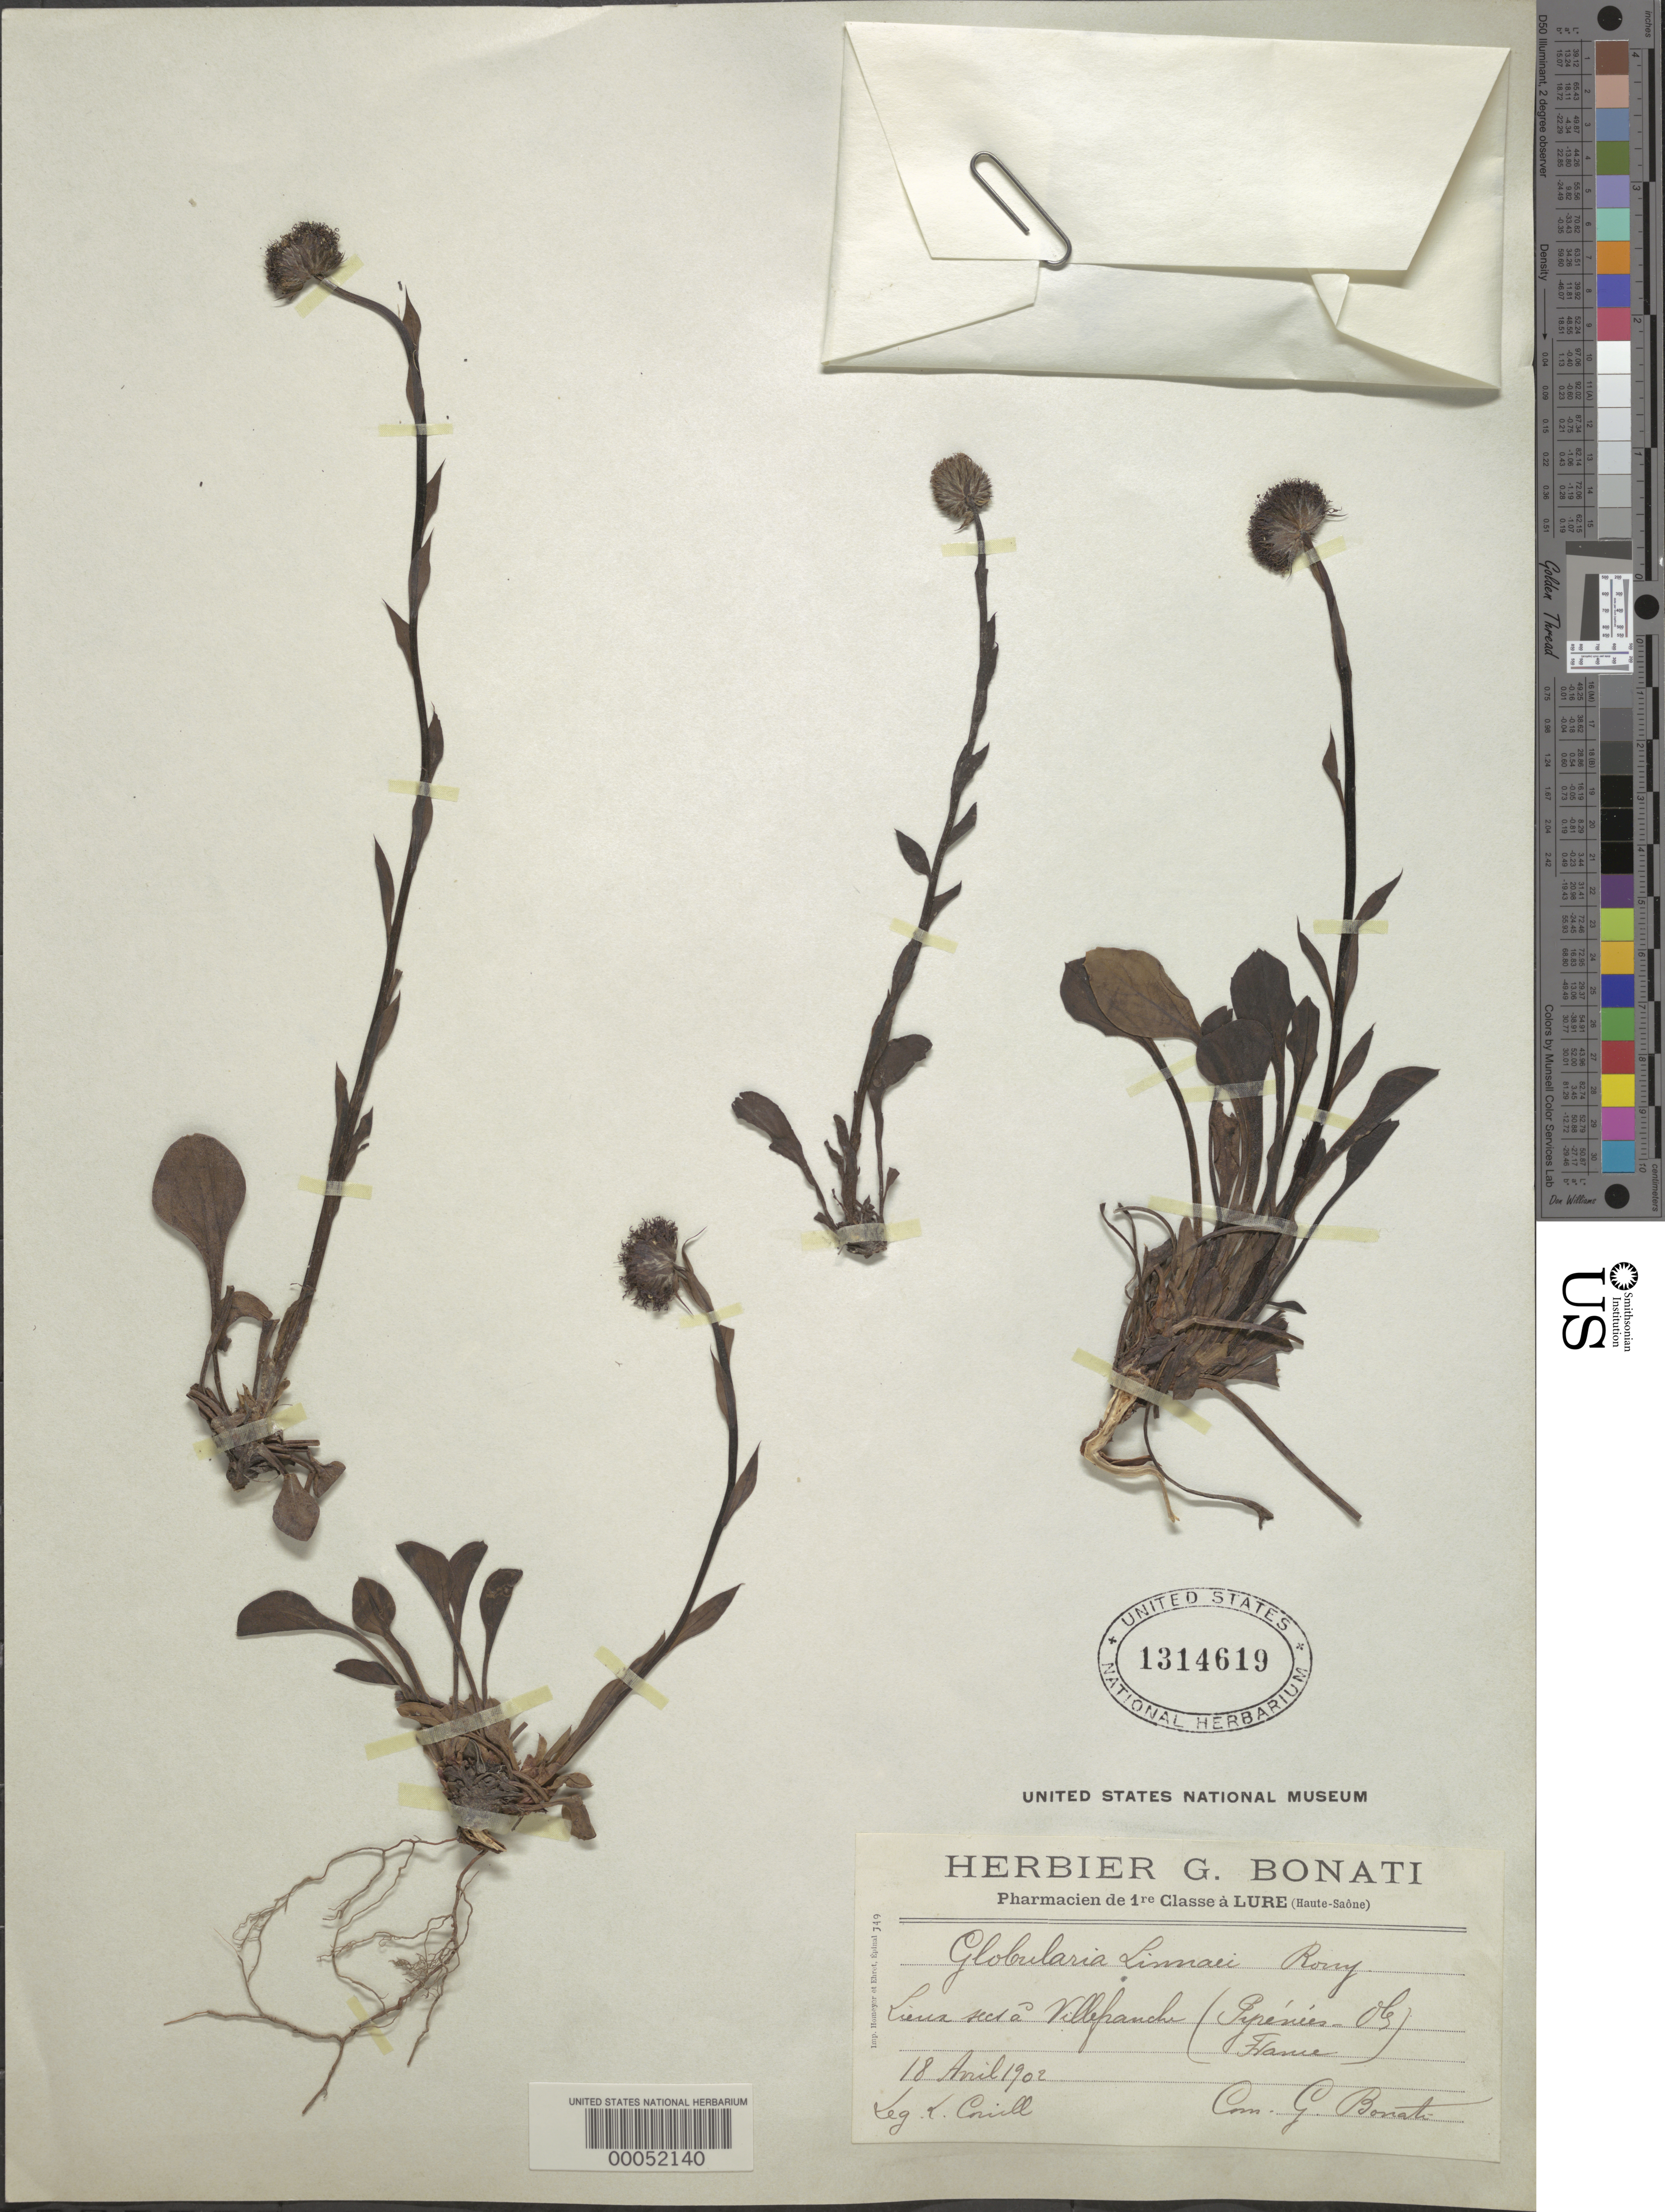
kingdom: Plantae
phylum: Tracheophyta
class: Magnoliopsida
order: Lamiales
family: Plantaginaceae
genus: Globularia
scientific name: Globularia linnaei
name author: Rouy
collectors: G. Bonati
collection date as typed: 18 Apr 1902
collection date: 1902-04-18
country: France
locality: Pyrennees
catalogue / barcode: US 1314619